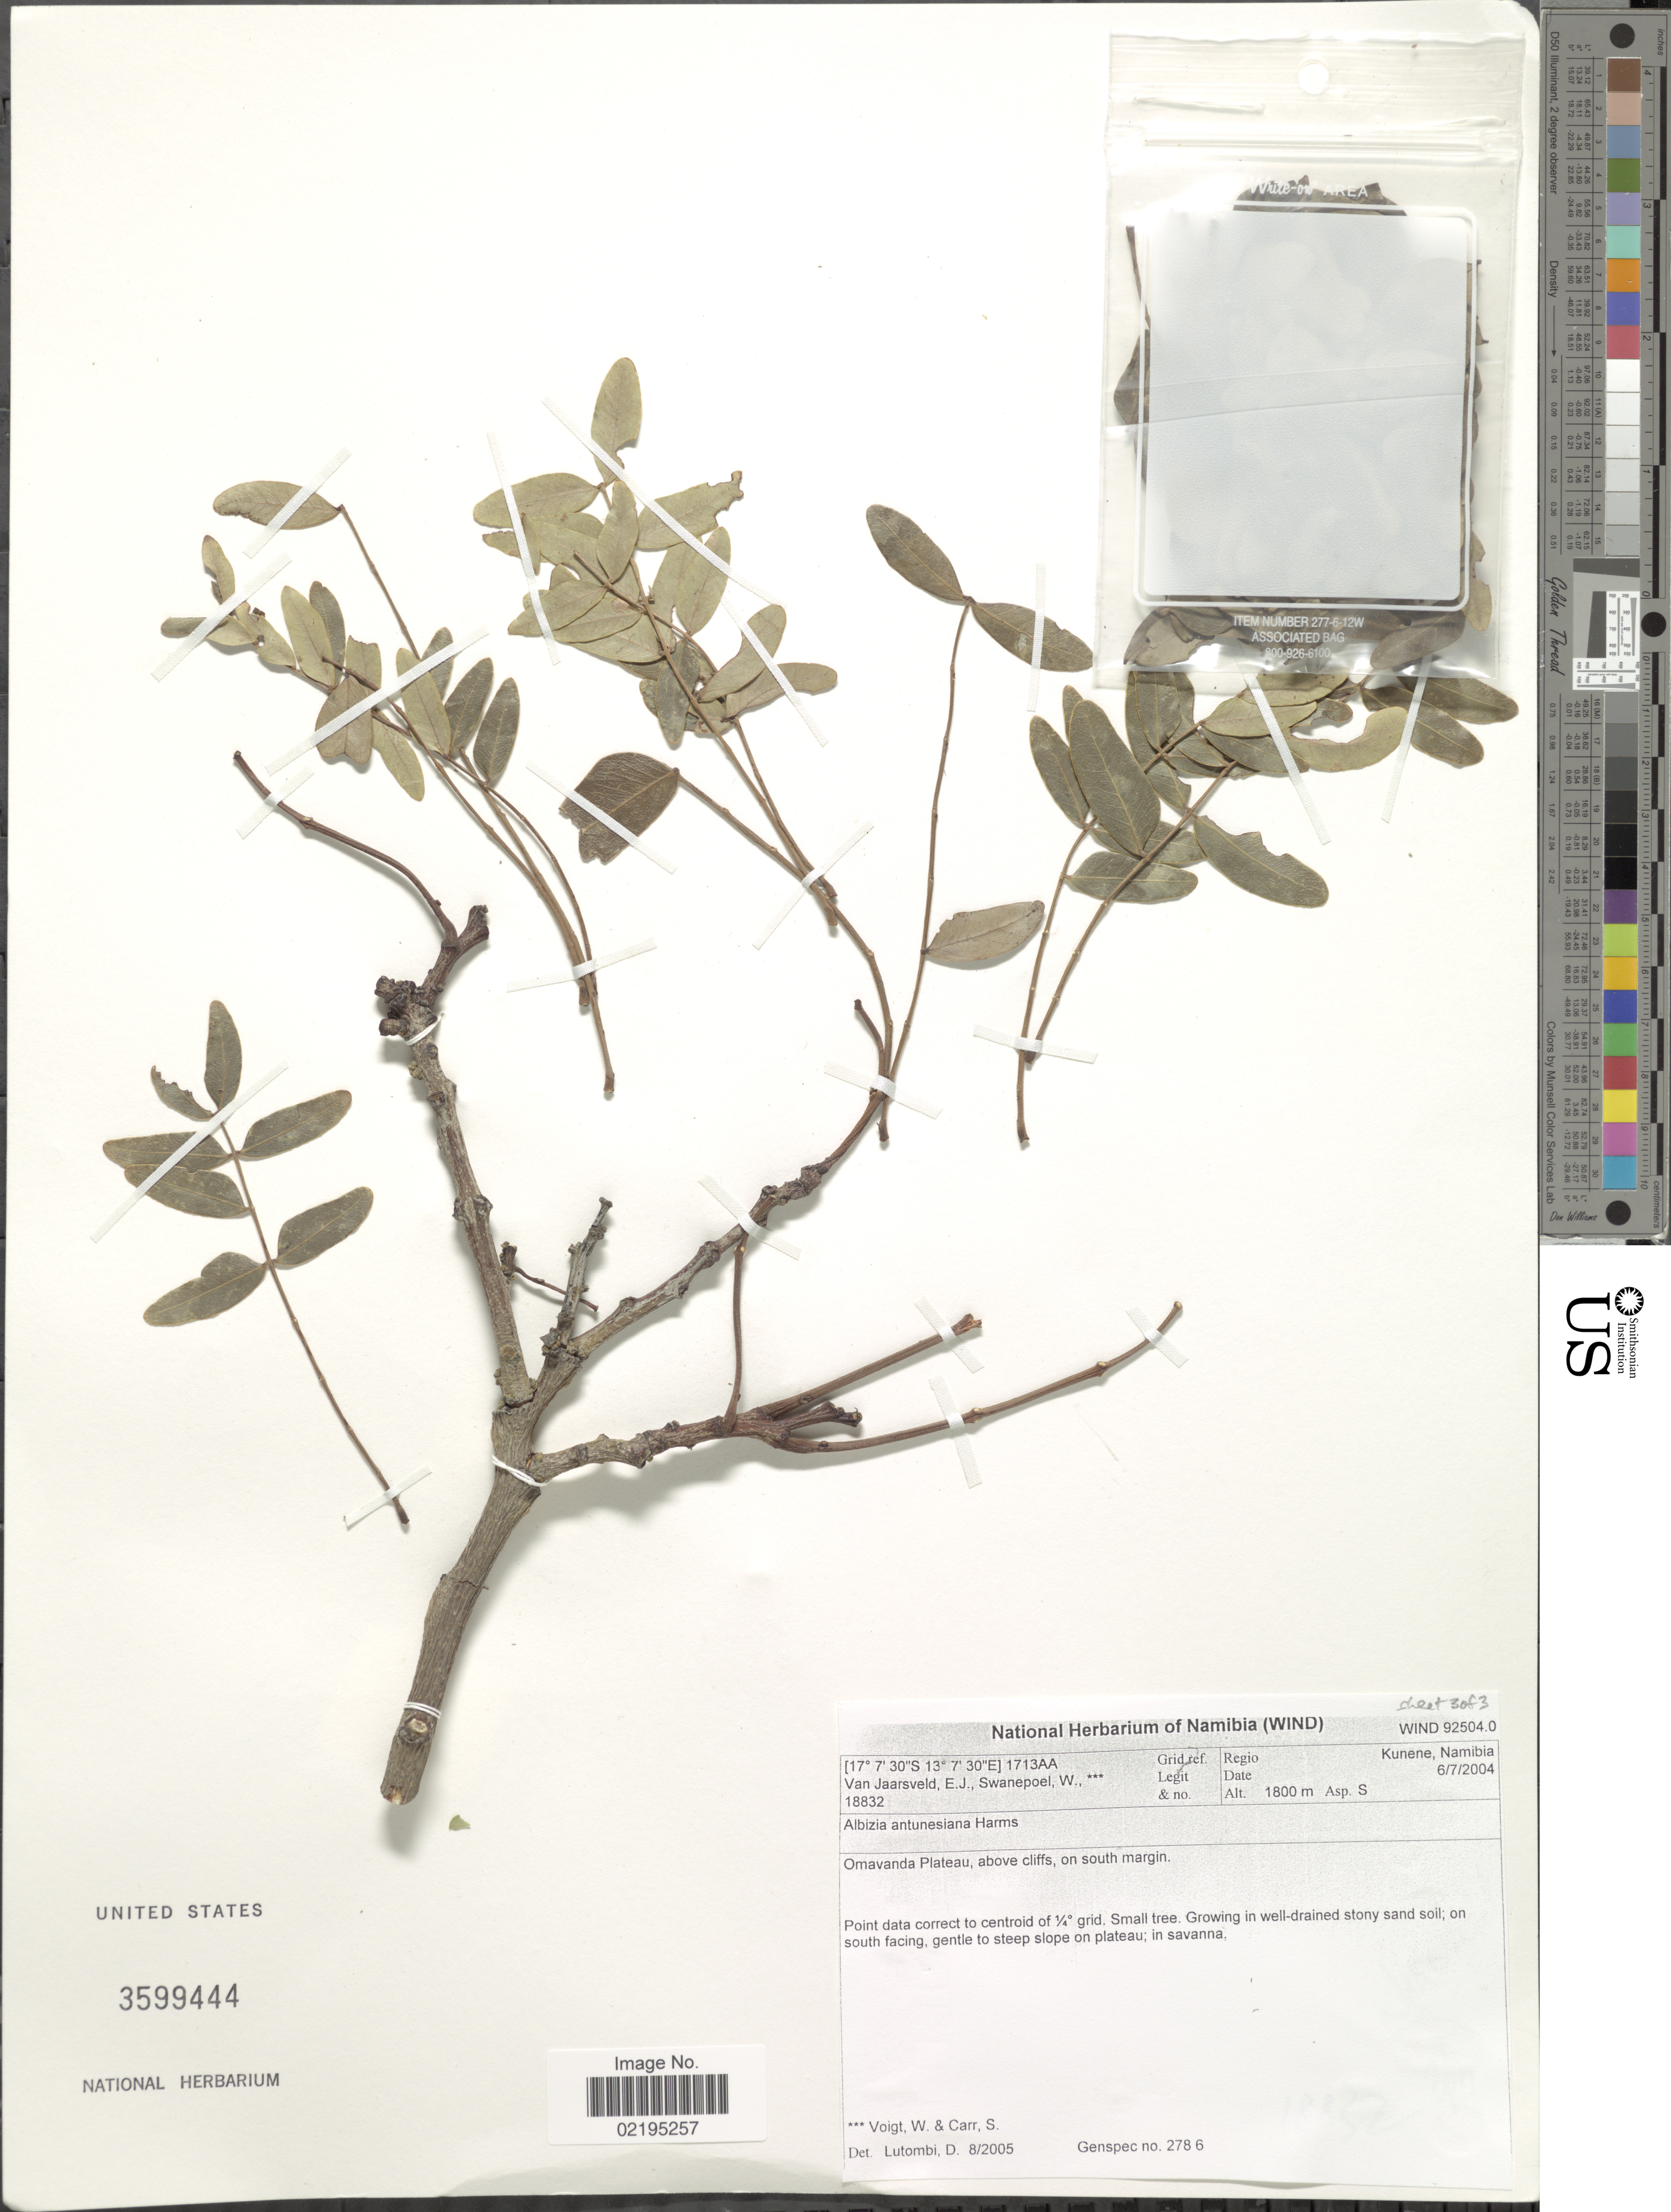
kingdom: Plantae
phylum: Tracheophyta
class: Magnoliopsida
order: Fabales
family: Fabaceae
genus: Albizia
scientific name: Albizia antunesiana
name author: Harms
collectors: E. van Jaarsveld & W. Swanepoel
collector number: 18832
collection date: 2004-07-06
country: Namibia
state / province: Kunene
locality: Omavanda Plateau, above cliffs, on south margin, 1713AA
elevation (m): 1800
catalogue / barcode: US 3599444